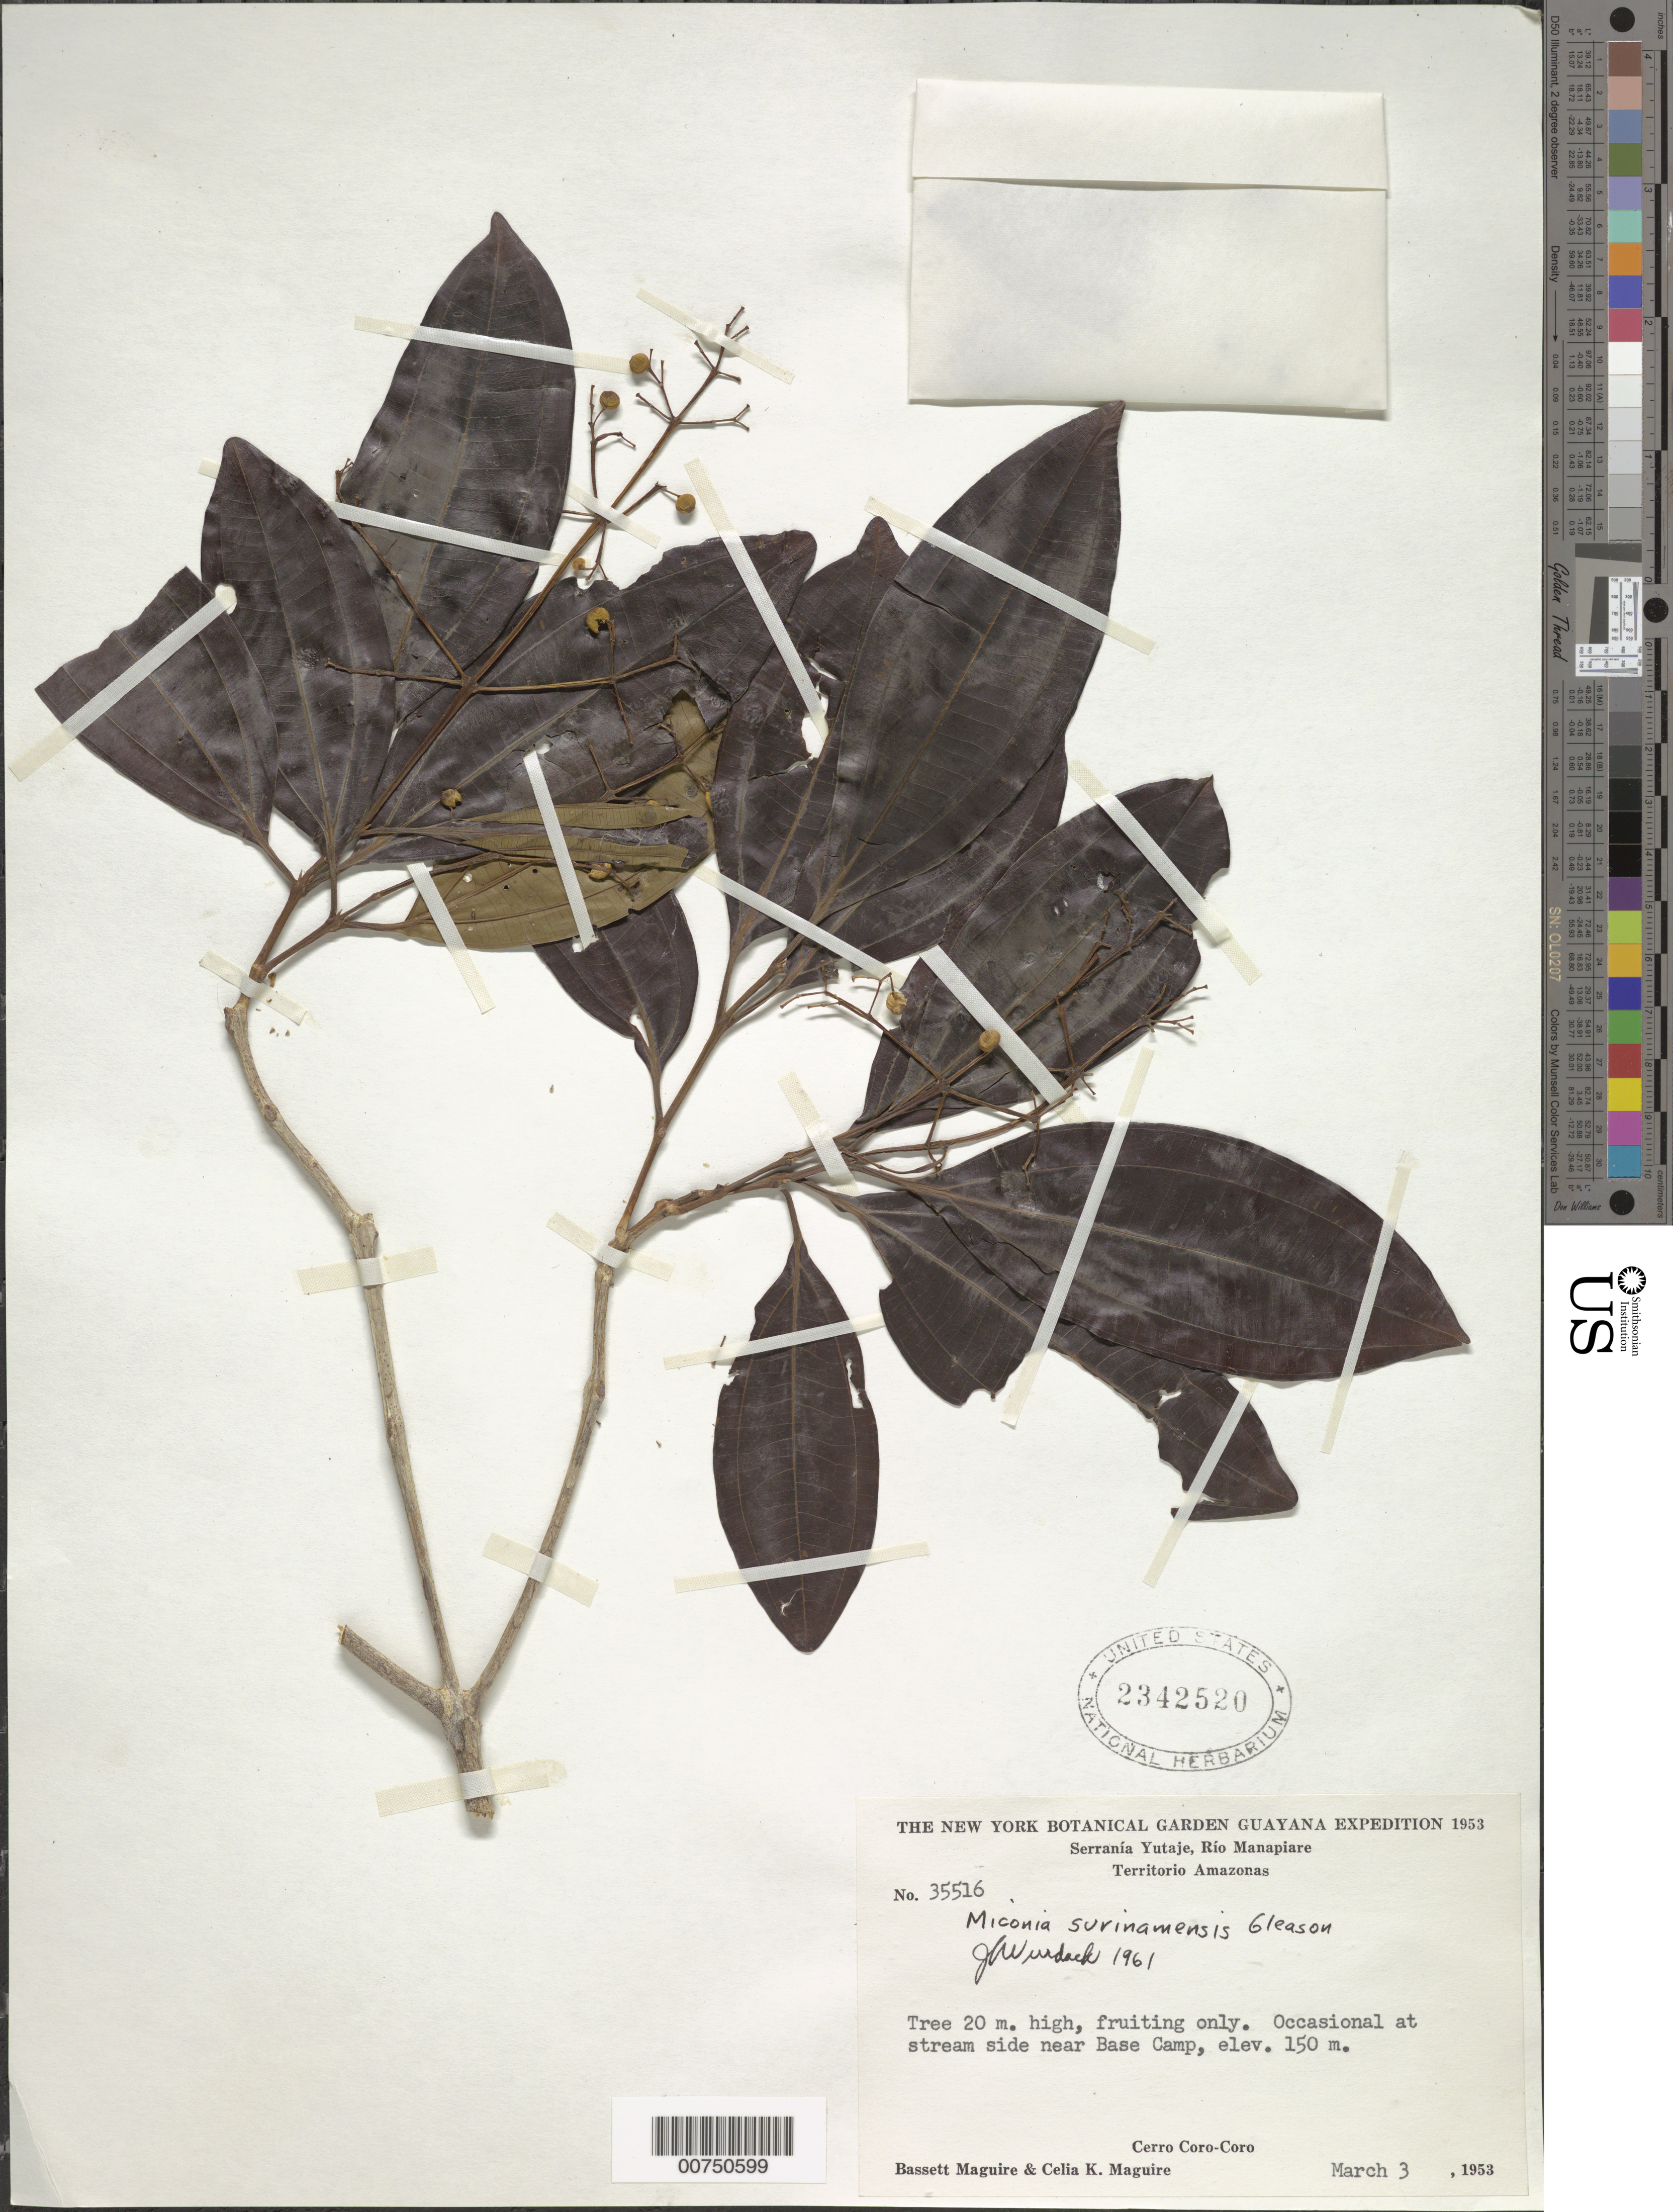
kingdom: Plantae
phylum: Tracheophyta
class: Magnoliopsida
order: Myrtales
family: Melastomataceae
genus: Miconia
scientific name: Miconia surinamensis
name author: Gleason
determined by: Wurdack, John J., (US), US (UNITED STATES)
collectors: B. Maguire & C. K. Maguire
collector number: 35516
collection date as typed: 3-Mar-53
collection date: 1953-03-03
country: Venezuela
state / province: Amazonas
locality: Cerro Coro-Coro, Serranía Yutajé, Río Manapiare, near Base Camp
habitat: Stream side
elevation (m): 150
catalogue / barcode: US 2342520